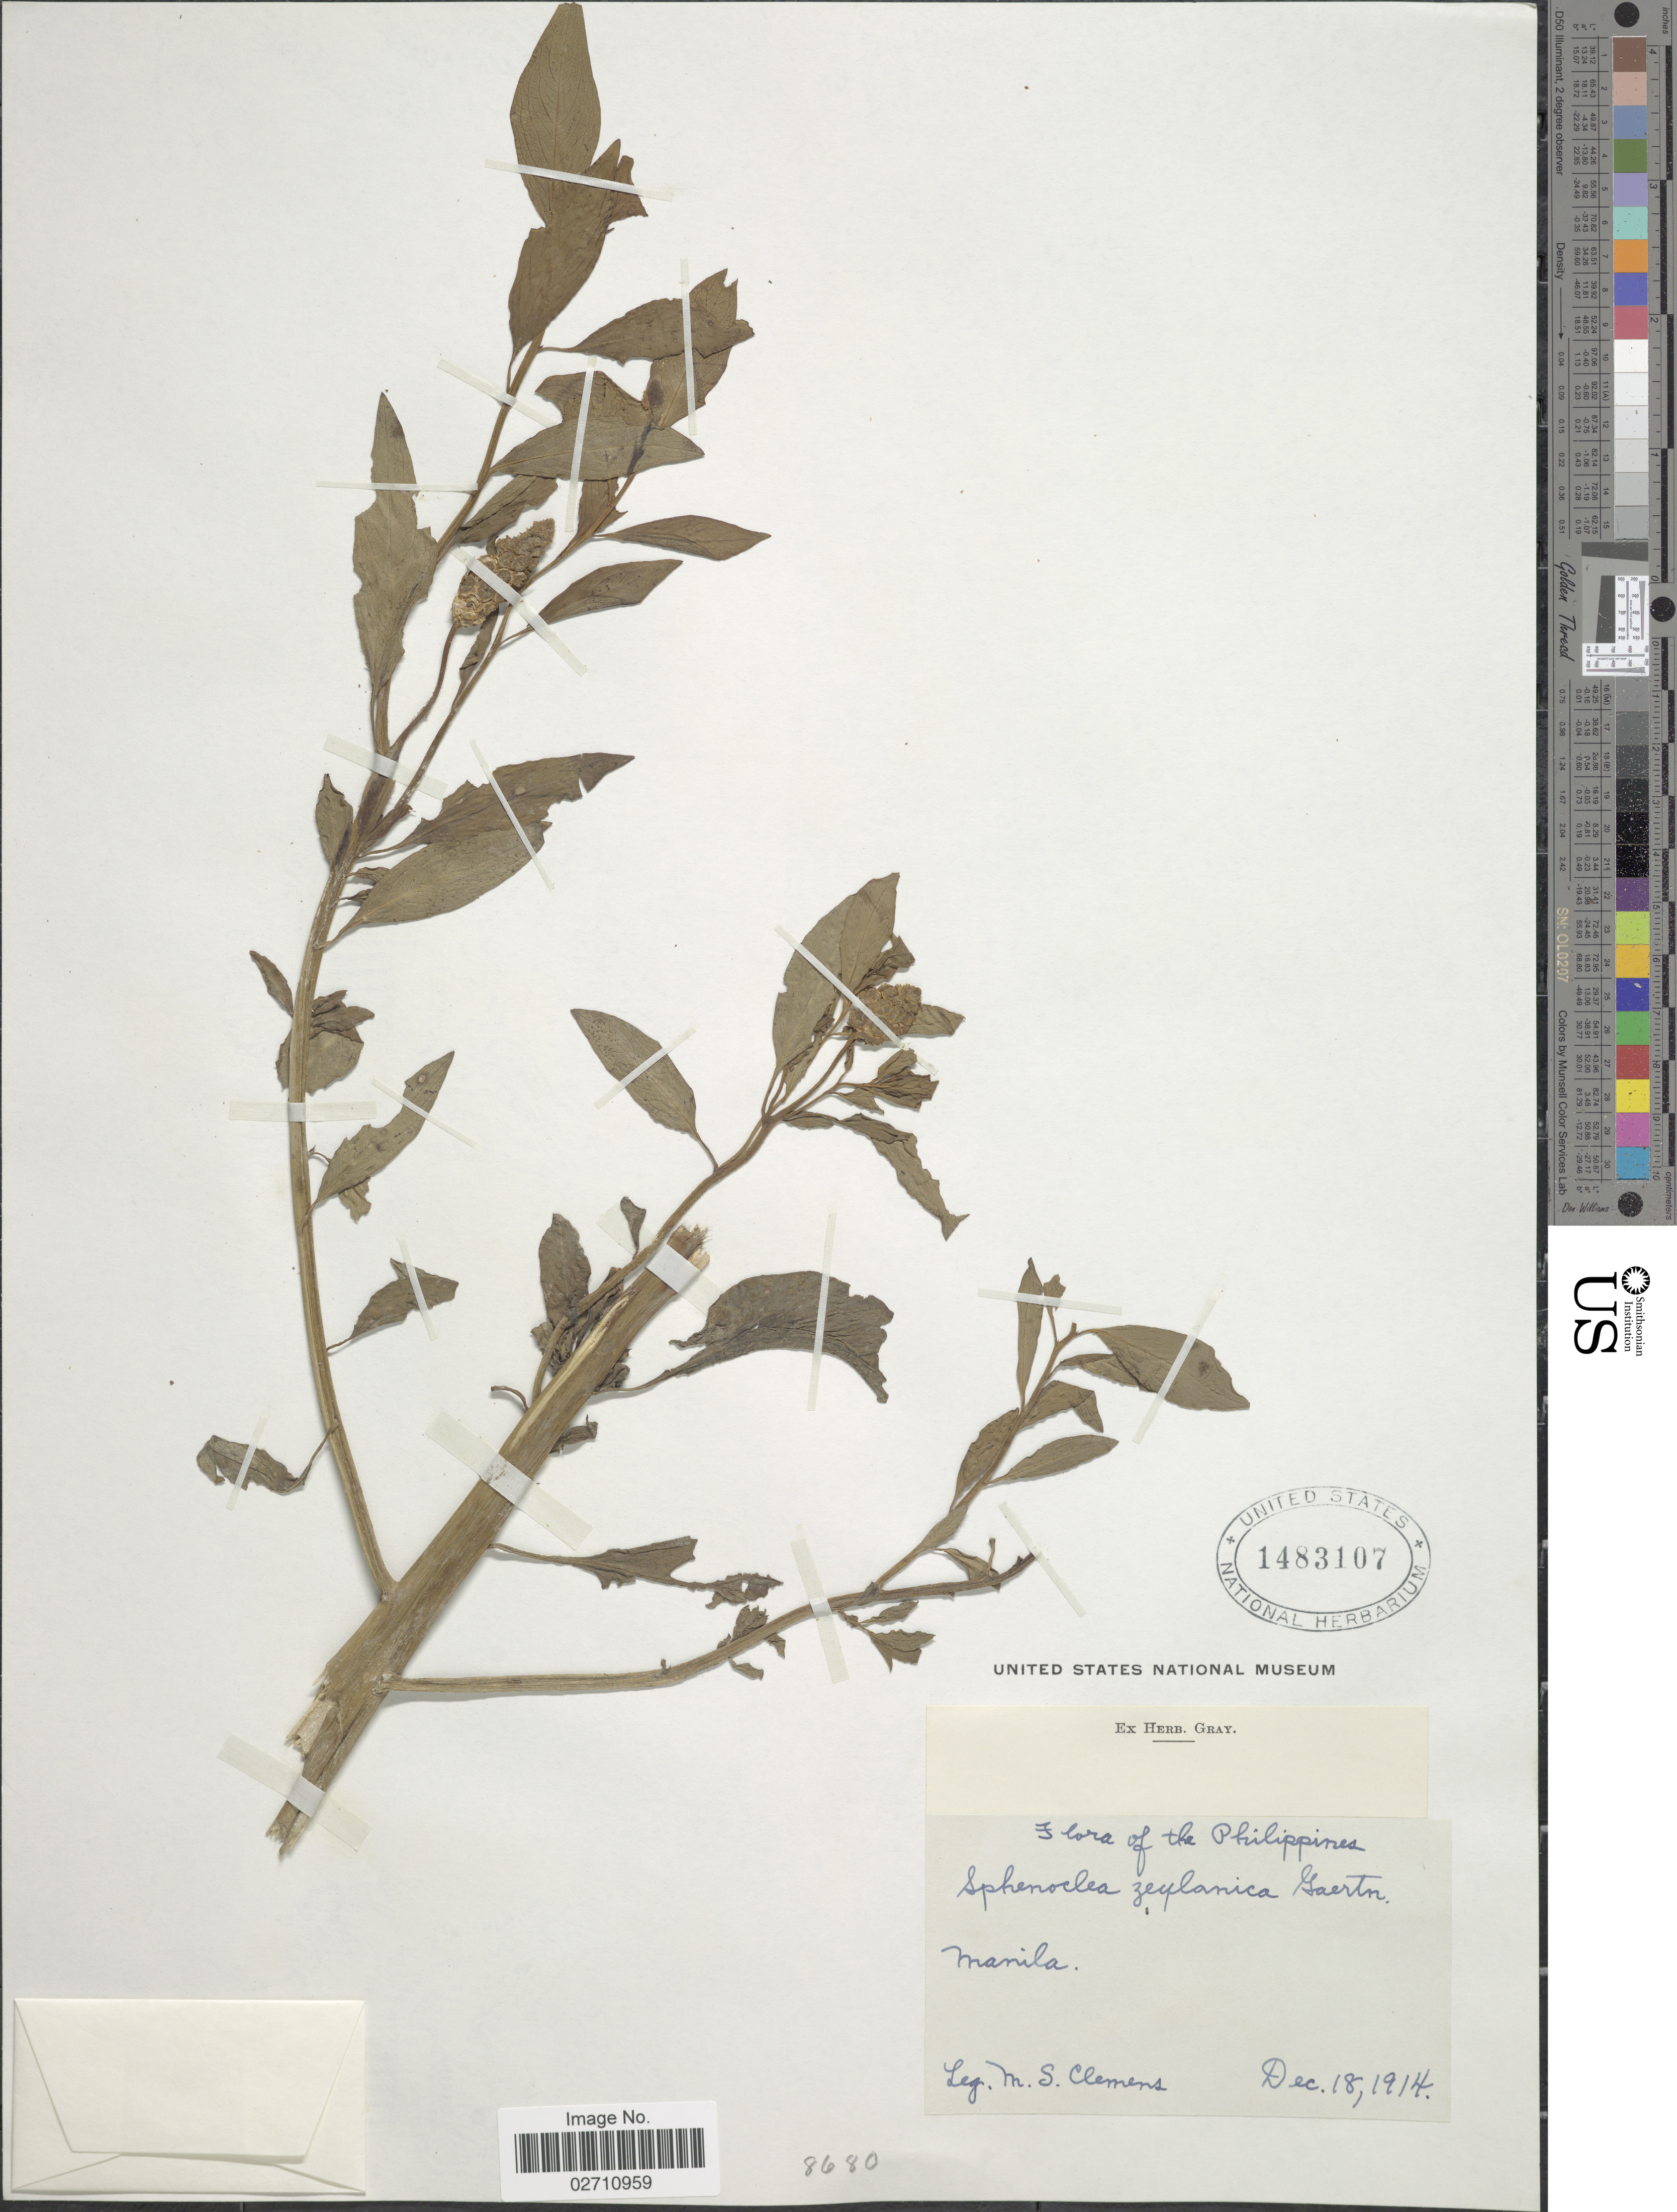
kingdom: Plantae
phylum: Tracheophyta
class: Magnoliopsida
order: Solanales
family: Sphenocleaceae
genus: Sphenoclea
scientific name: Sphenoclea zeylanica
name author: Gaertn.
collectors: M. S. Clemens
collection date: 1914-12-18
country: Philippines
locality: Manila, The Philippines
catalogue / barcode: US 1483107